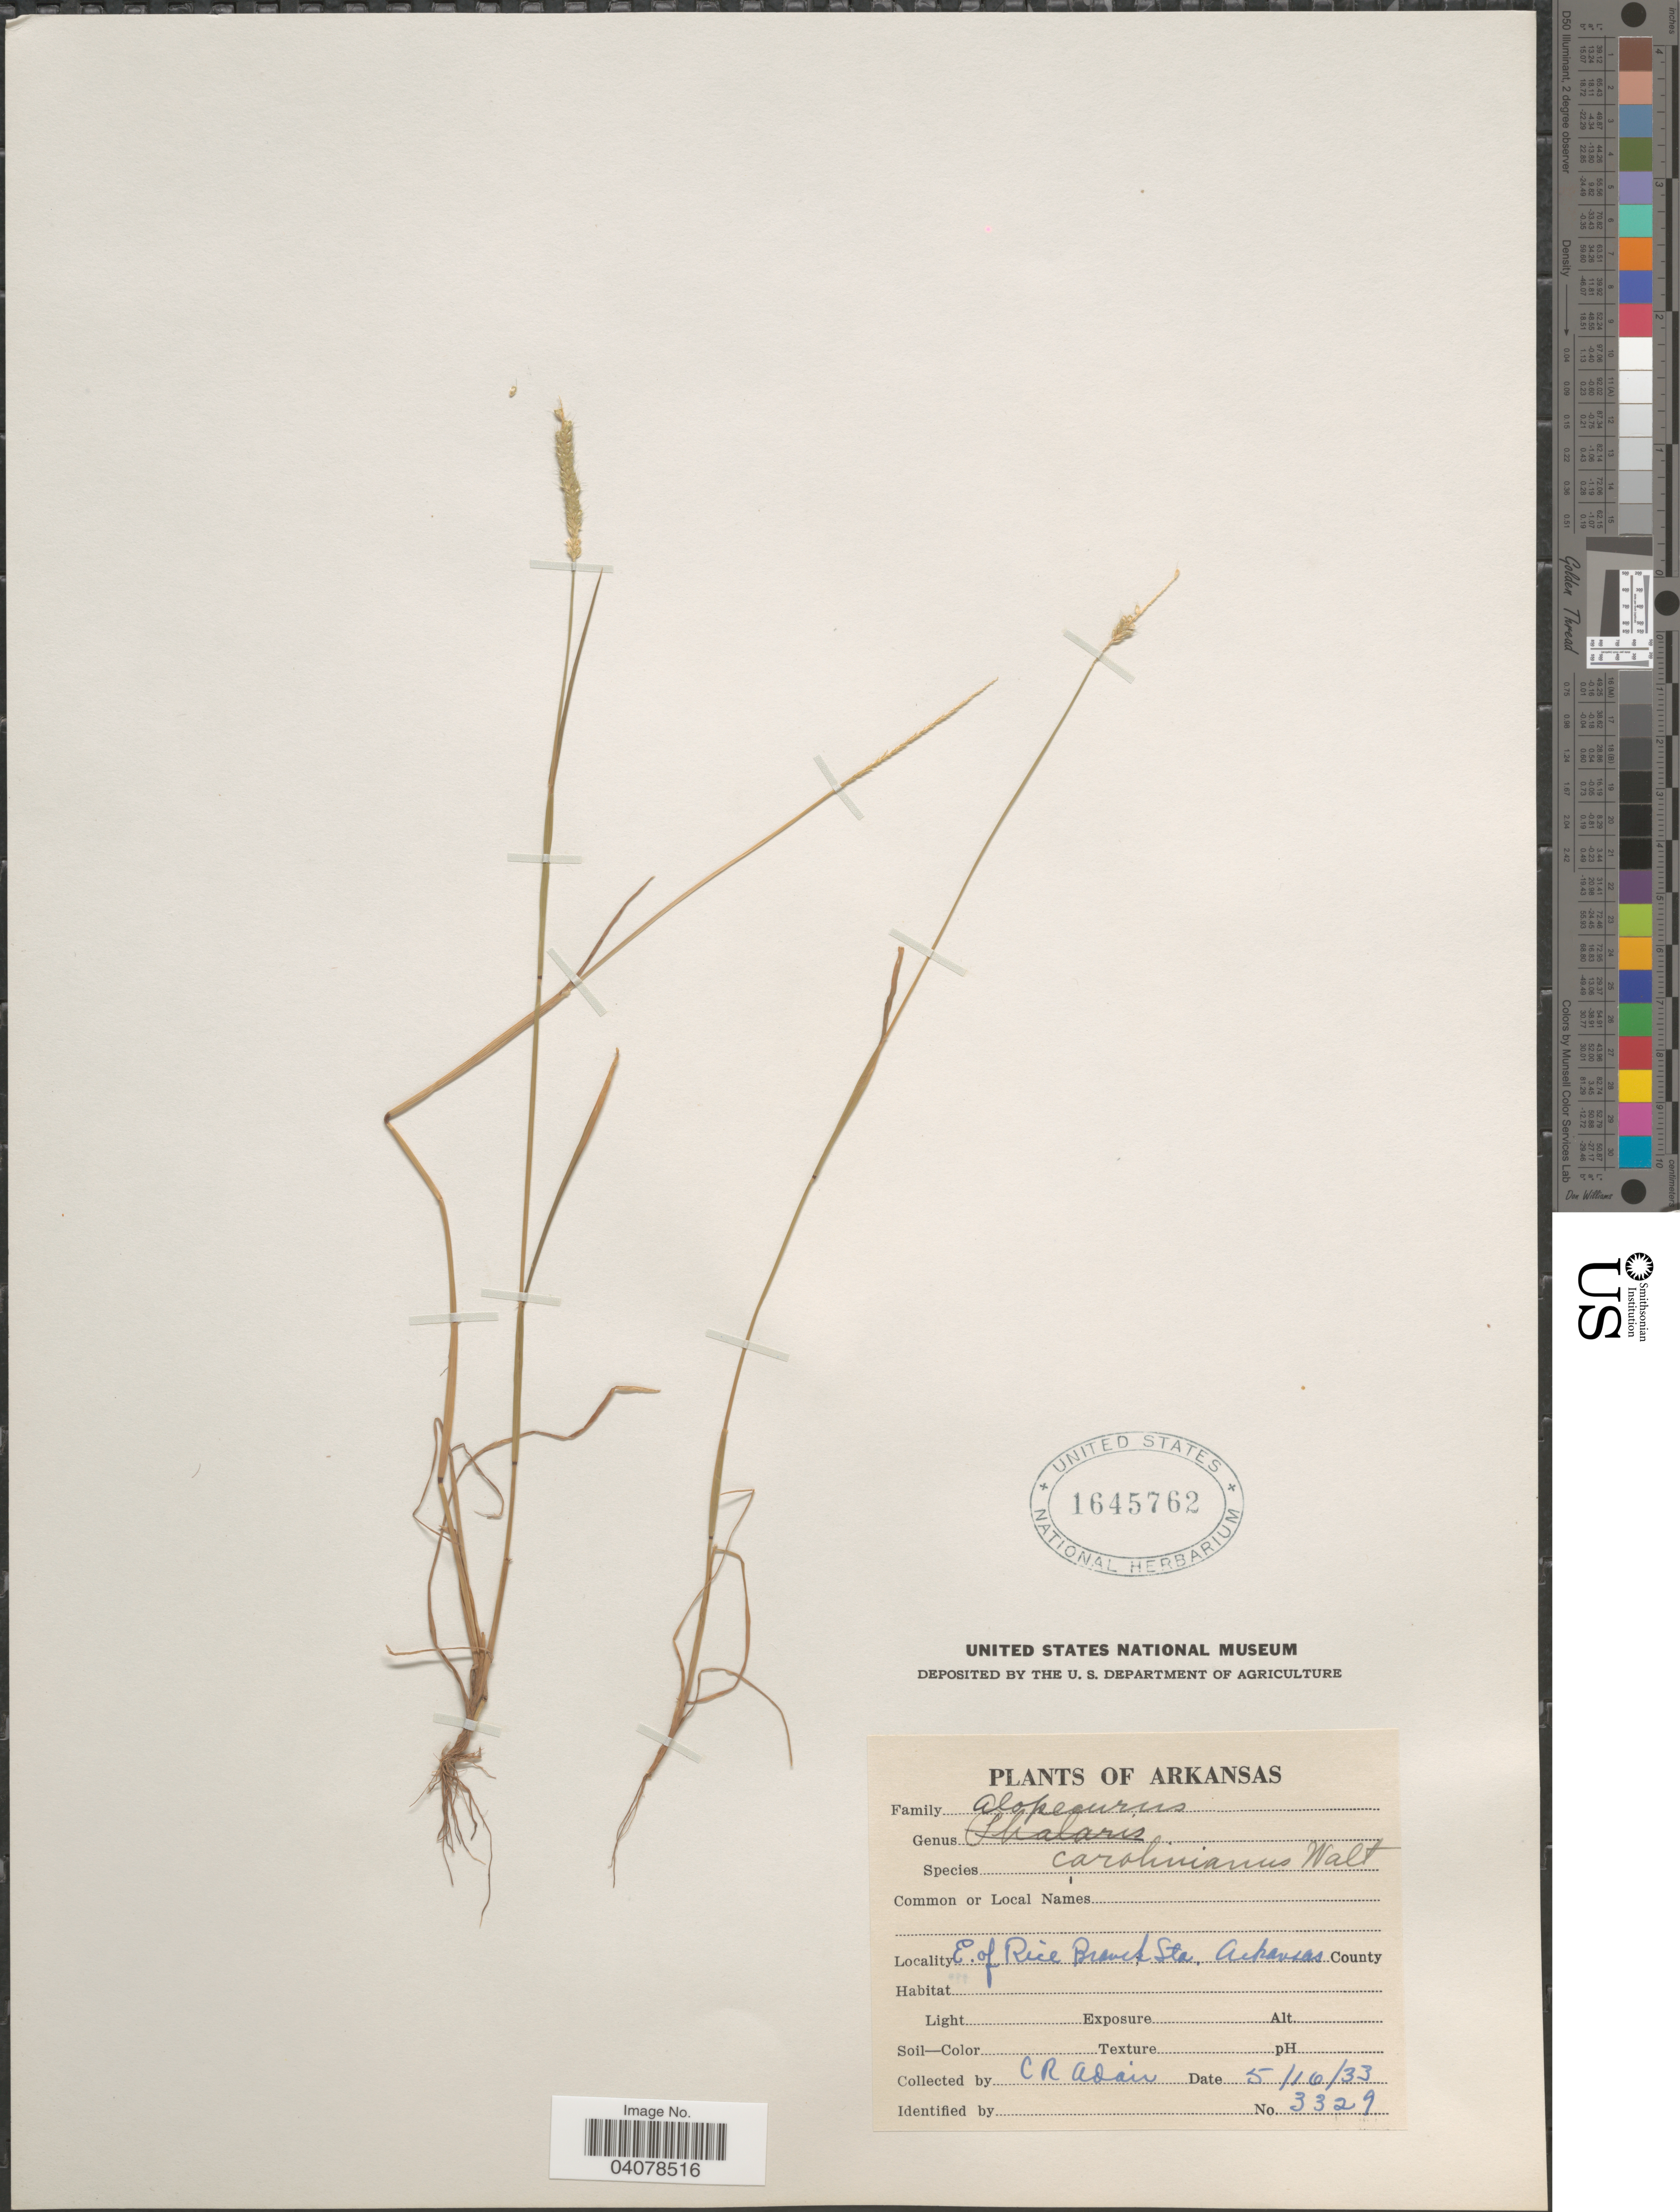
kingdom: Plantae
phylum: Tracheophyta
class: Liliopsida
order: Poales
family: Poaceae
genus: Alopecurus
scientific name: Alopecurus aequalis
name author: Sobol.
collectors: C. Adair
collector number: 3329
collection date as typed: Transcribed d/m/y: 10/5/33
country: United States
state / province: Arkansas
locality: E. of Rice Branch Sta. Arkansas County.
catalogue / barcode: US 1645762